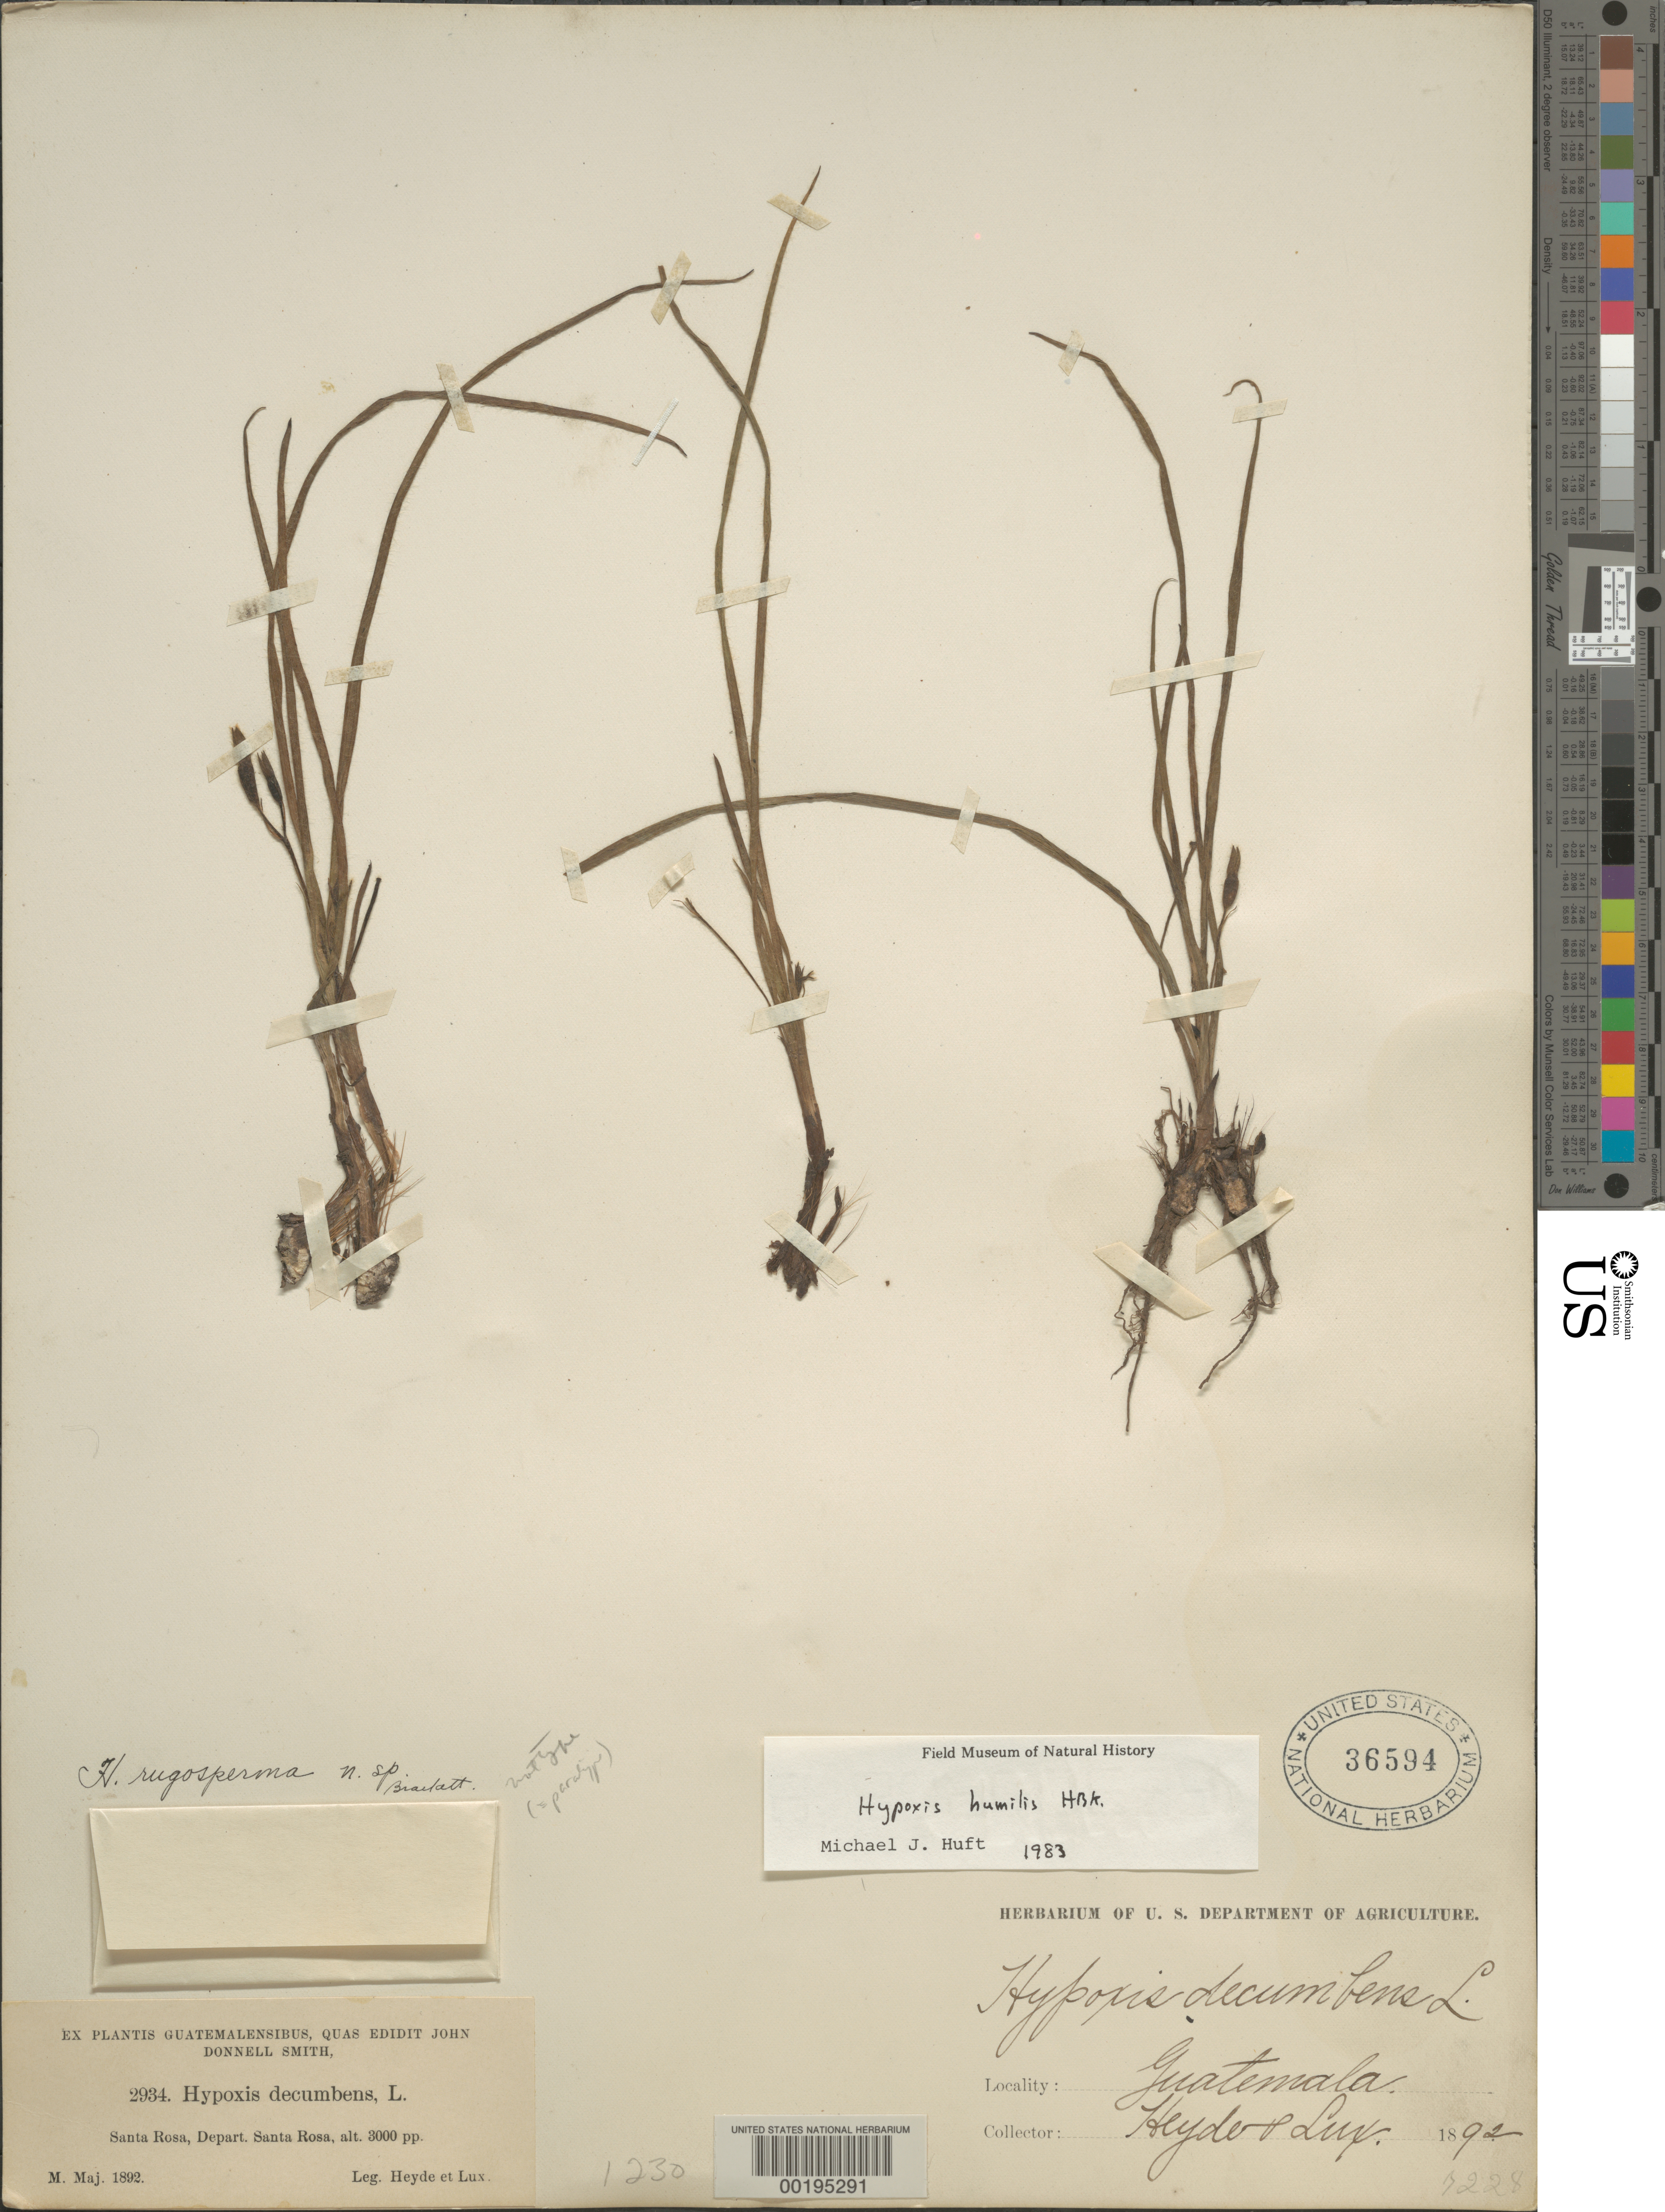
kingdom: Plantae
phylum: Tracheophyta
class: Liliopsida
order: Asparagales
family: Hypoxidaceae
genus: Hypoxis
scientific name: Hypoxis humilis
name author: Tharp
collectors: E. T. Heyde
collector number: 2934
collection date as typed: May 1892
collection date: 1892-05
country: Guatemala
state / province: Santa Rosa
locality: Santa Rosa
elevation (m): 914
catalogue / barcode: US 36594